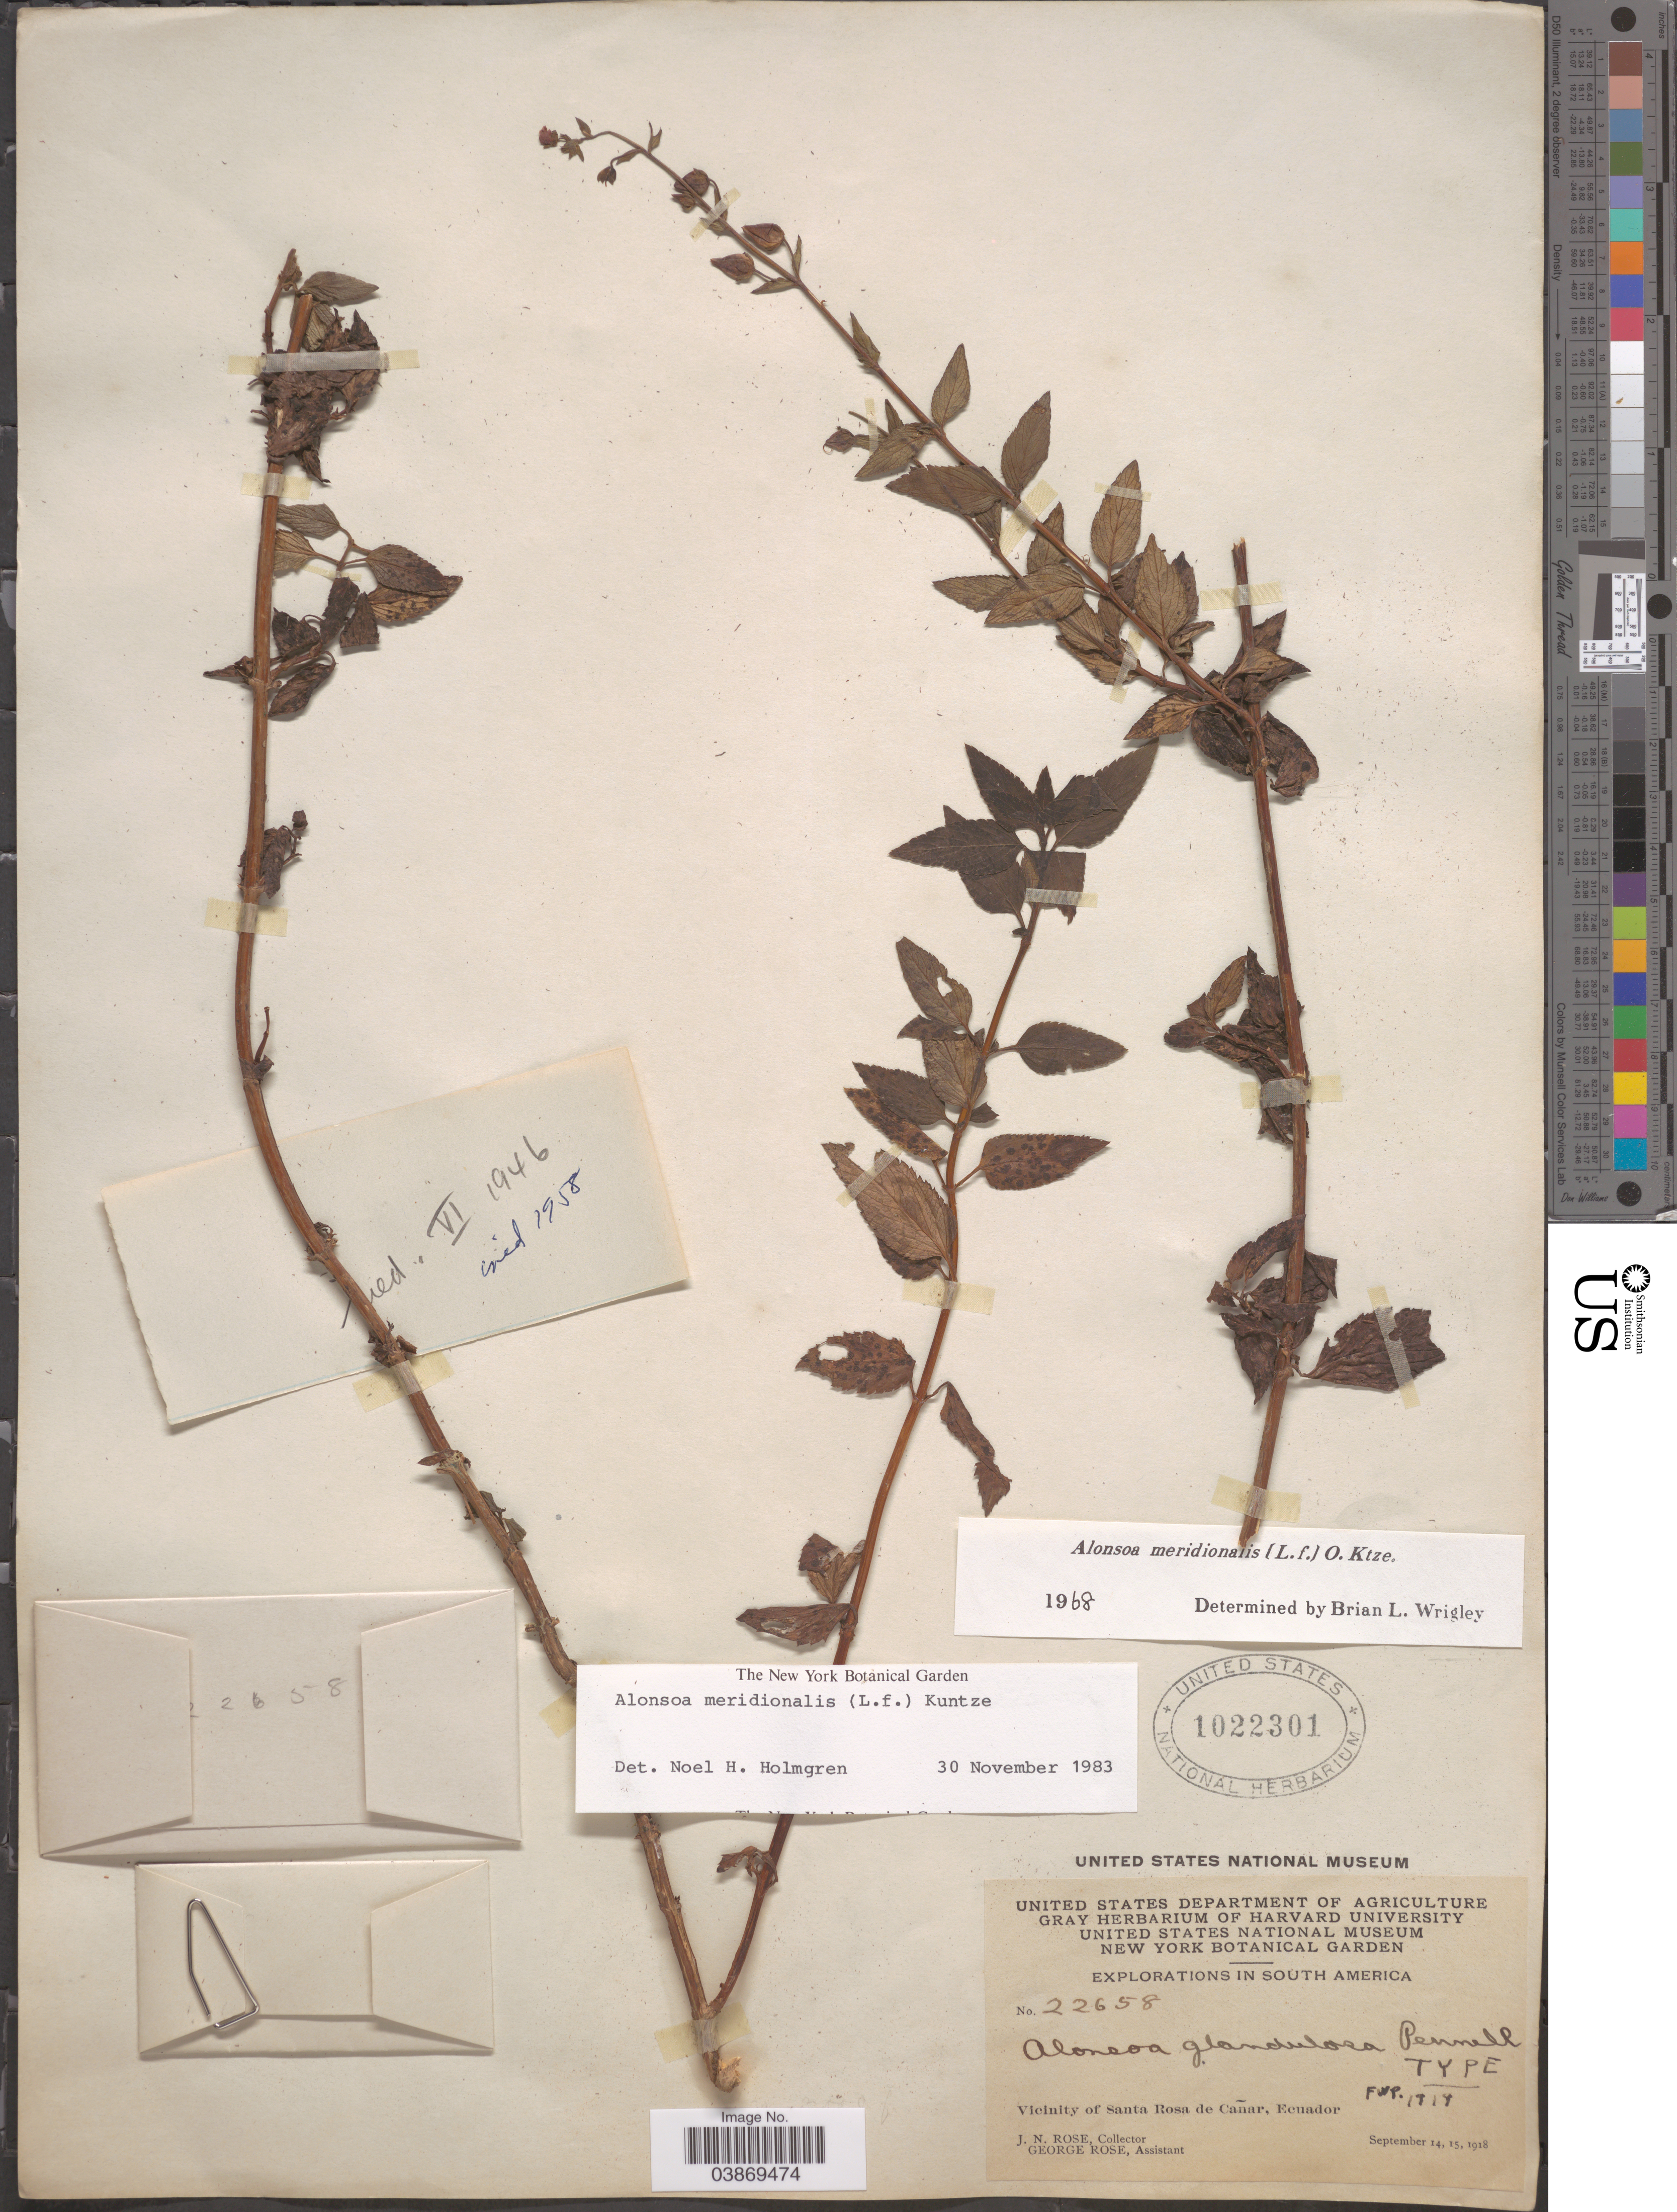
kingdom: Plantae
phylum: Tracheophyta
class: Magnoliopsida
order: Lamiales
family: Scrophulariaceae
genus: Alonsoa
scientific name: Alonsoa meridionalis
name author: (L. f.) Kuntze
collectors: J. N. Rose & G. Rose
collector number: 22658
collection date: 1918-09-14/1918-09-15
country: Ecuador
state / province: Cañar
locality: Vicinity of Santa Rosa de Cañar.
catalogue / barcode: US 1022301